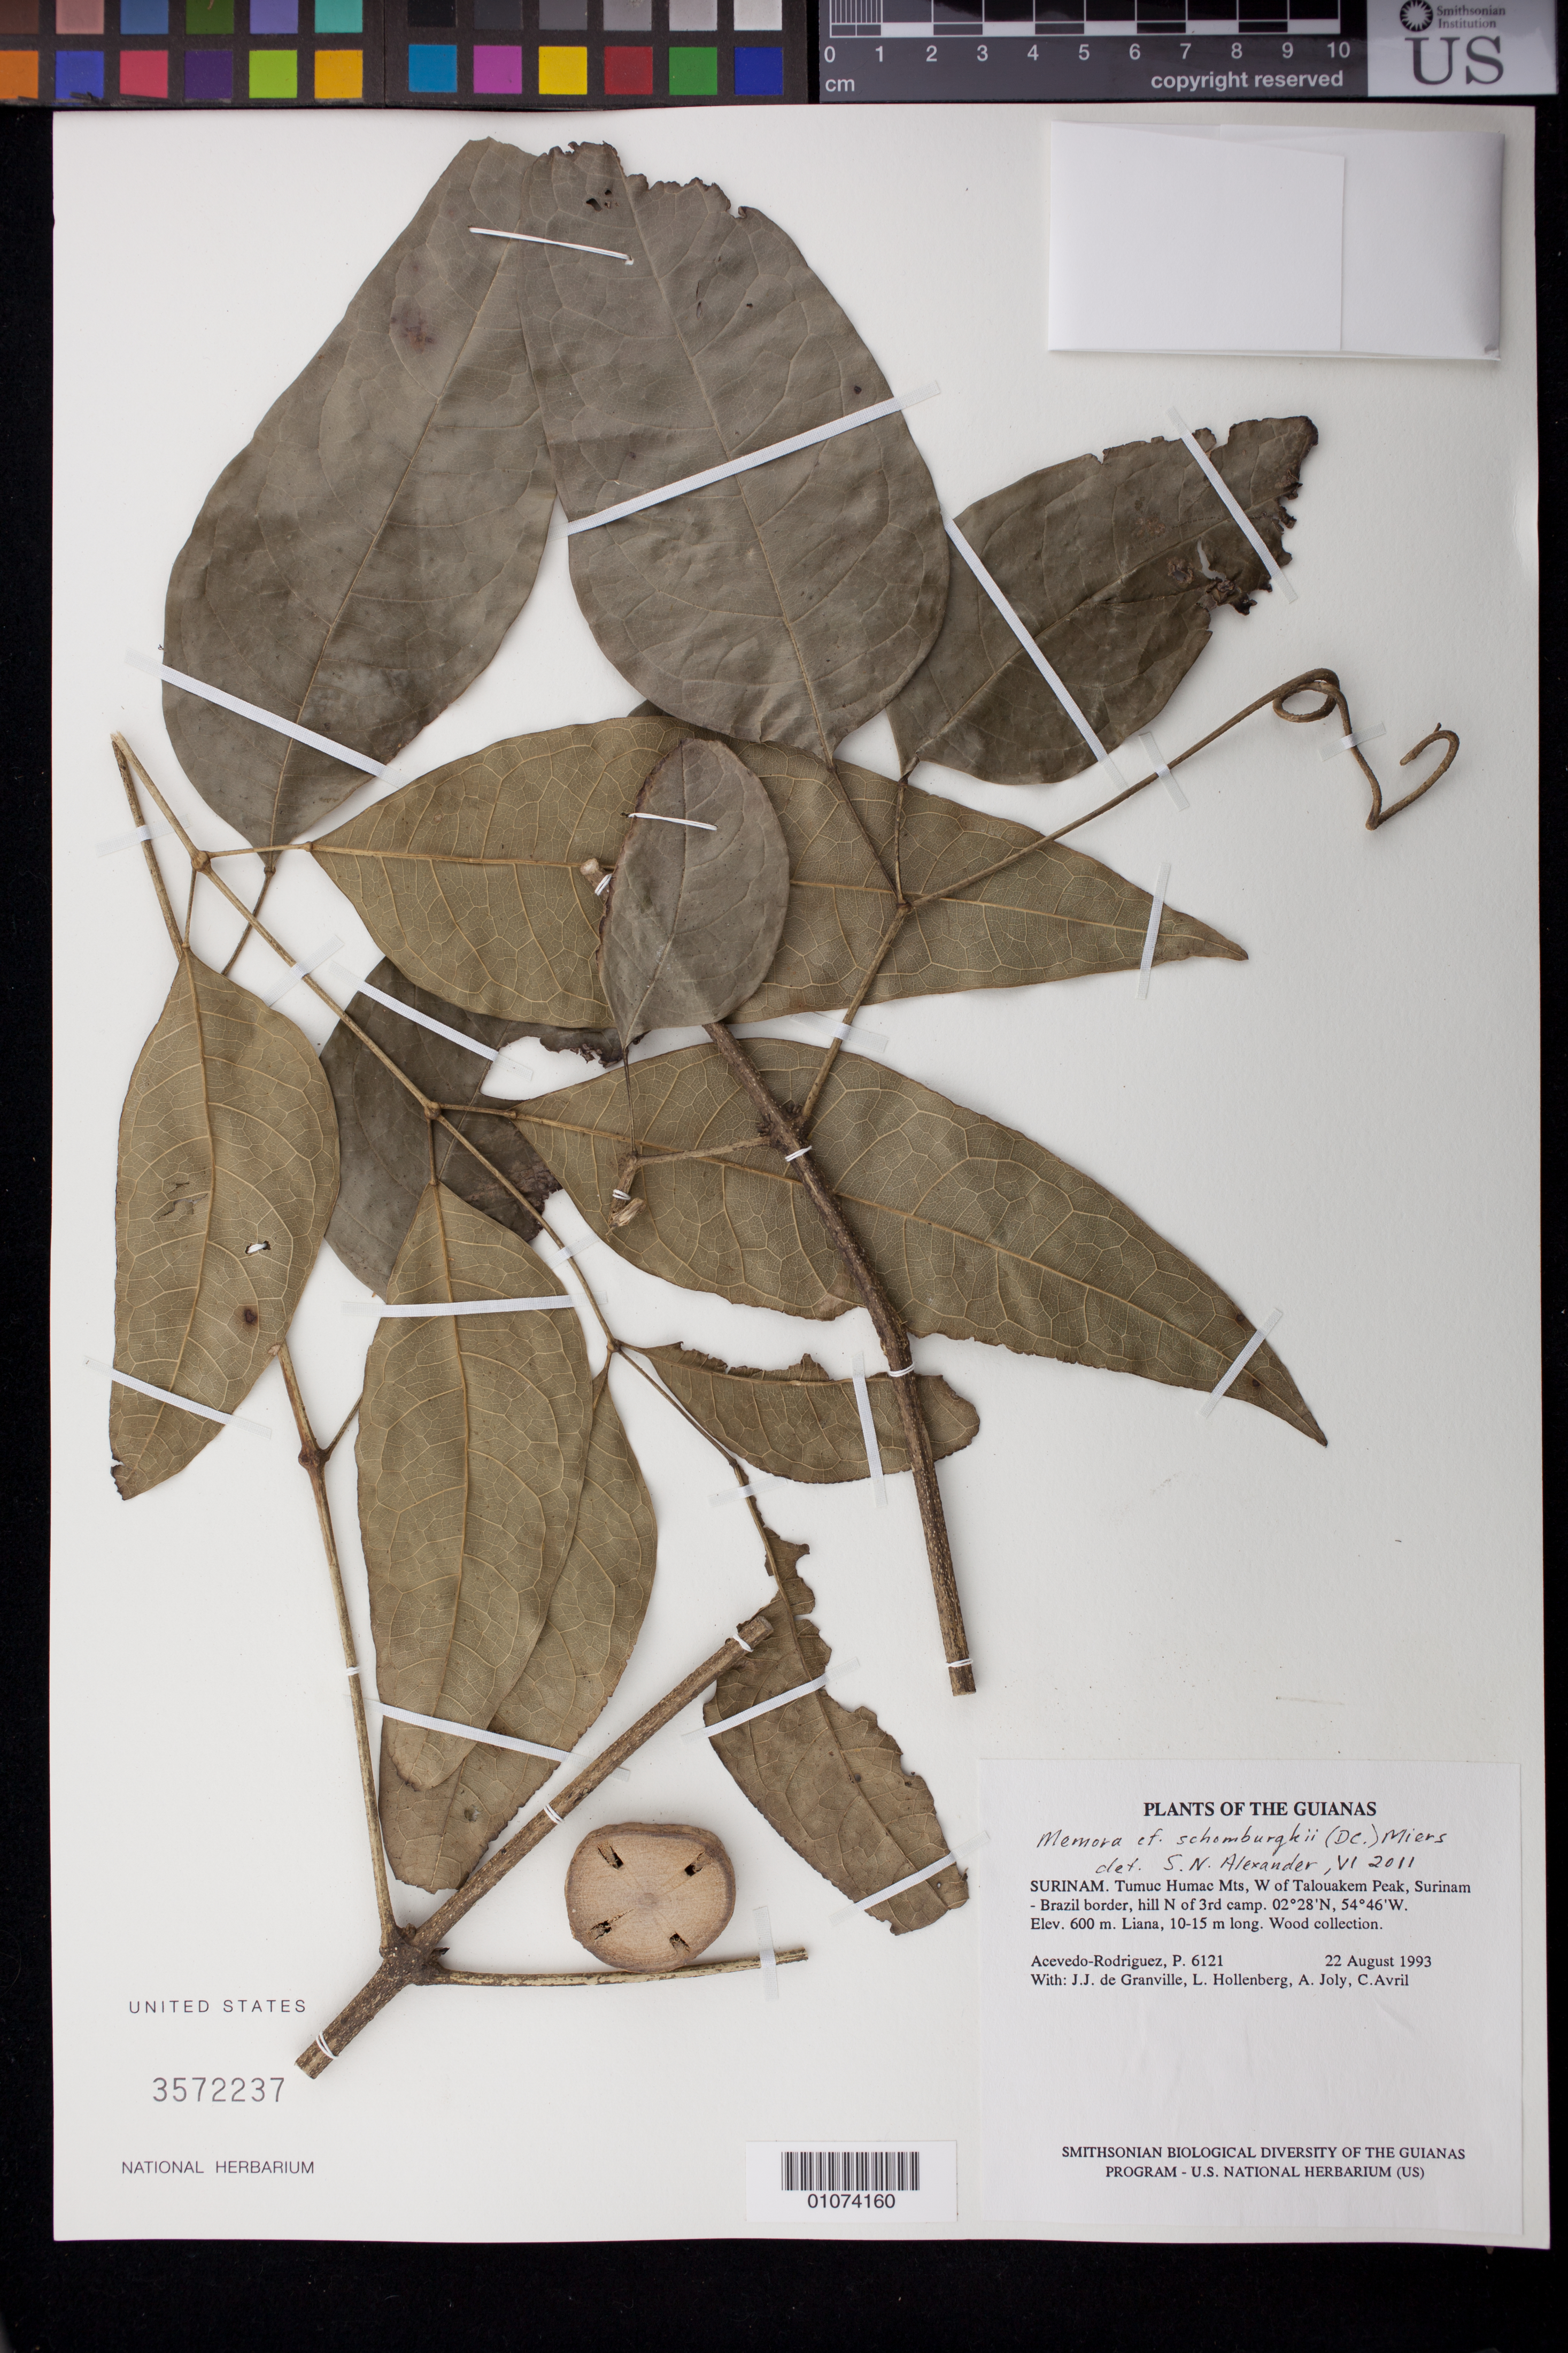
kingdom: Plantae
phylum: Tracheophyta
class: Magnoliopsida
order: Lamiales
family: Bignoniaceae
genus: Adenocalymma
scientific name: Adenocalymma schomburgkii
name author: (DC.) L.G. Lohmann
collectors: P. Acevedo-Rodr., J.-J. de Granville, L. Hollenberg, A. Joly & C. Avril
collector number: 6121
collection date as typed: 22 August 1993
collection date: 1993-08-22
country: Suriname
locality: Tumuc Humac Mts, W of Talouakem Peak, Surinam - Brazil border, hill N of 3rd camp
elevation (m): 600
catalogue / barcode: US 3572237